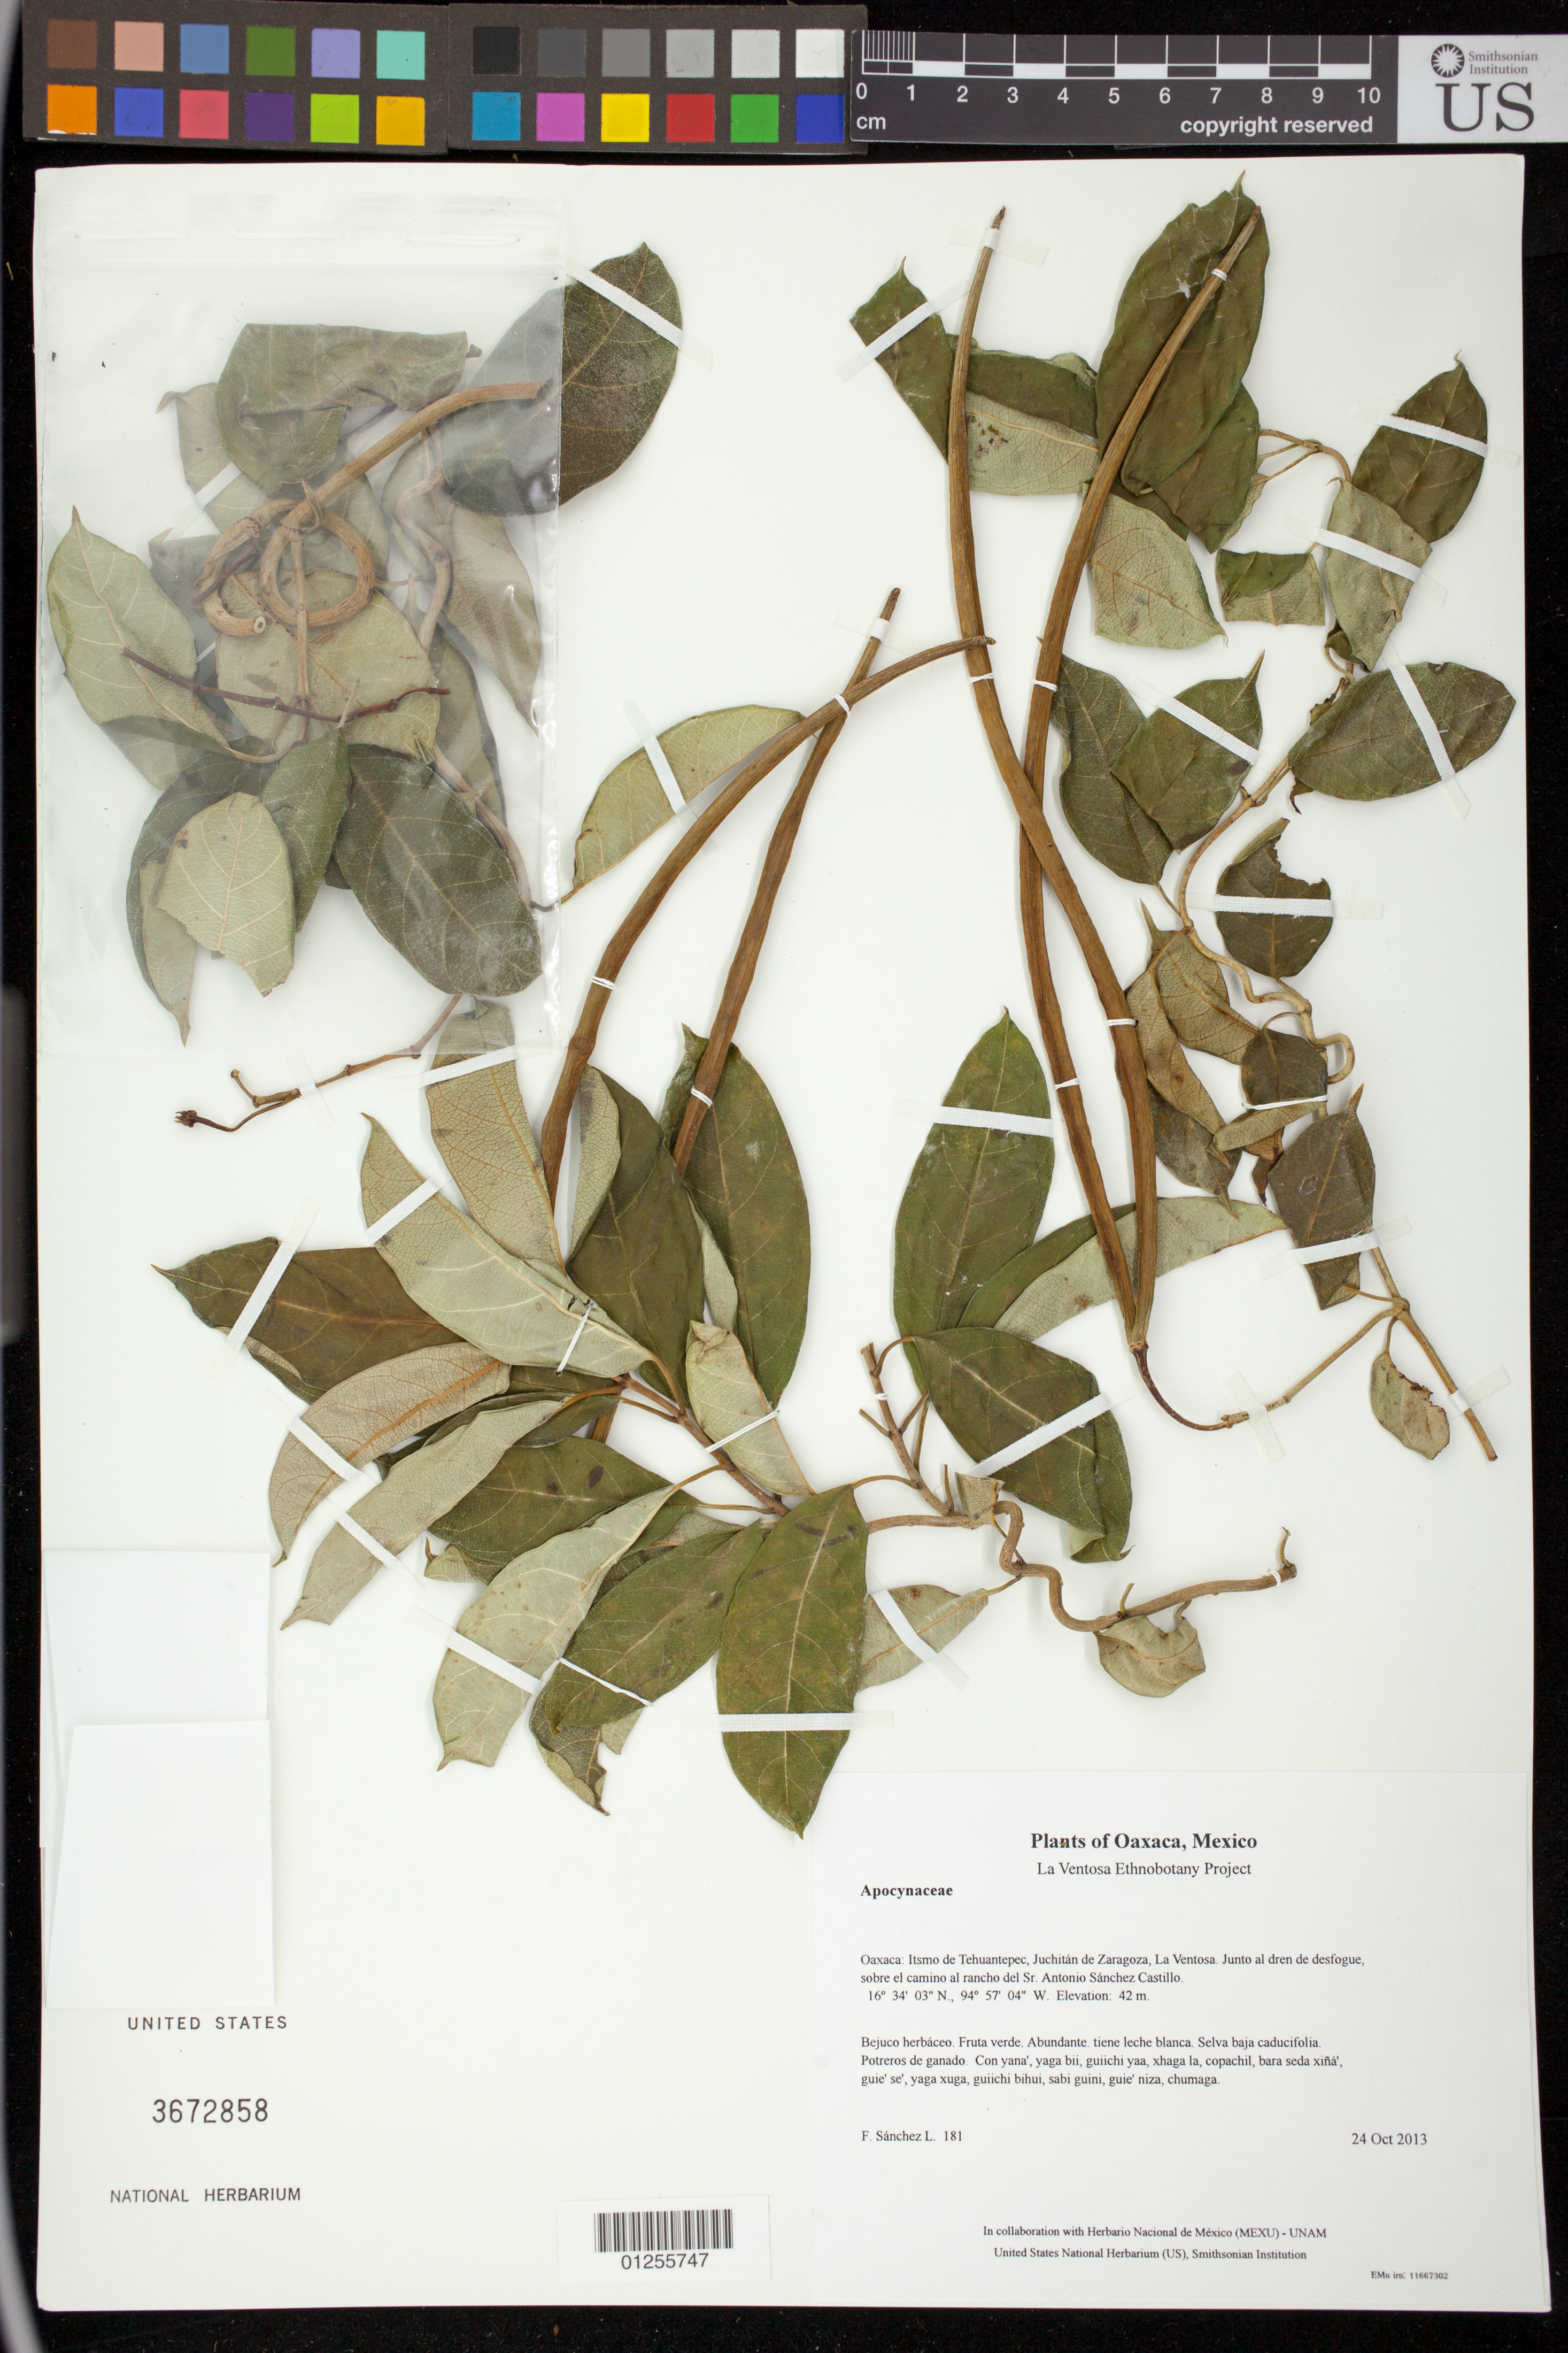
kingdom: Plantae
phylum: Tracheophyta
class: Magnoliopsida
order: Gentianales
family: Apocynaceae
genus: Pentalinon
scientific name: Pentalinon andrieuxii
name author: (Müll. Arg.) B.F. Hansen & Wunderlin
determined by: Velasco G., Kenia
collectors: F. Sánchez L.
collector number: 181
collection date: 2013-10-24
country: Mexico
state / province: Oaxaca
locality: Itsmo de Tehuantepec, Juchitán de Zaragoza, La Ventosa. Junto al dren de desfogue, sobre el camino al rancho del Sr. Antonio Sánchez Castillo.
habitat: Selva baja caducifolia. Potreros de ganado.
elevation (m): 42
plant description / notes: MEXU, US; Luba'. Cuaananaxhi naga'. Stale.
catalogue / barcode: US 3672858